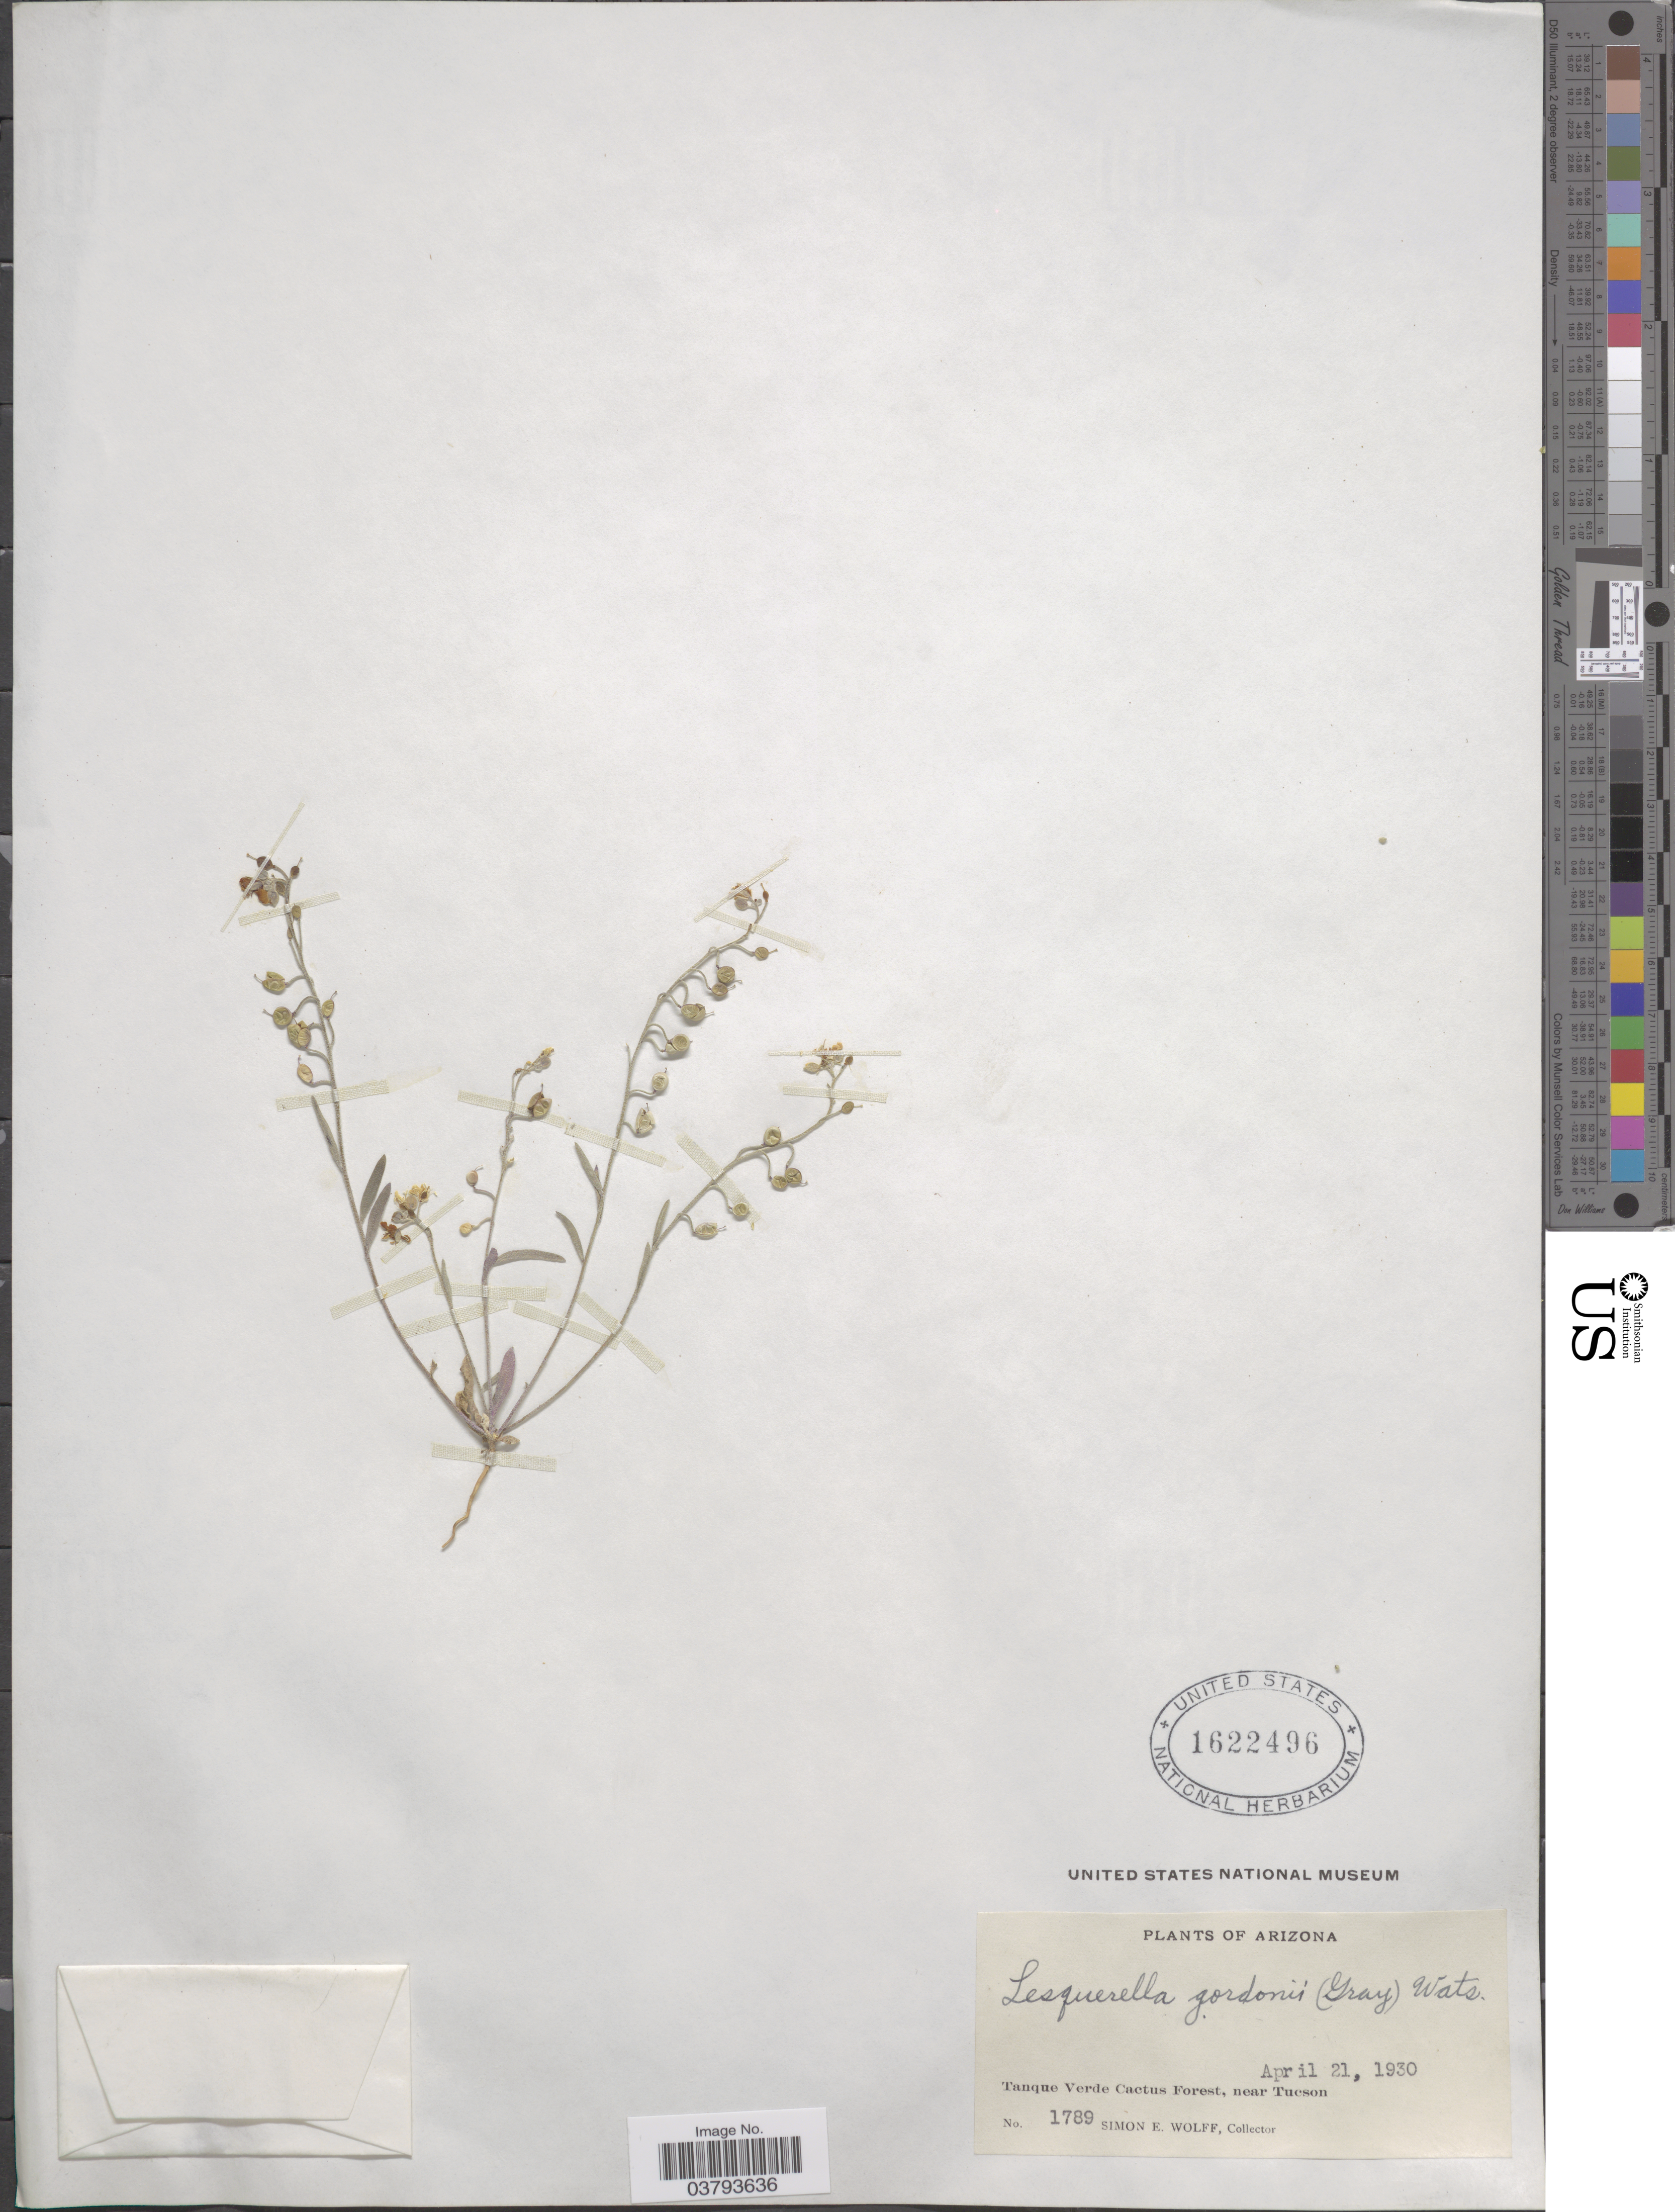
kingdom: Plantae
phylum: Tracheophyta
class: Magnoliopsida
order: Brassicales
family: Brassicaceae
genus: Lesquerella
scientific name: Lesquerella gordonii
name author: (A. Gray) S. Watson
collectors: S. E. Wolff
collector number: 1789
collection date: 1930-04-21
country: United States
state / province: Arizona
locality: Tanque Verde Cactus Forest, near Tucson.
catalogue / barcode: US 1622496